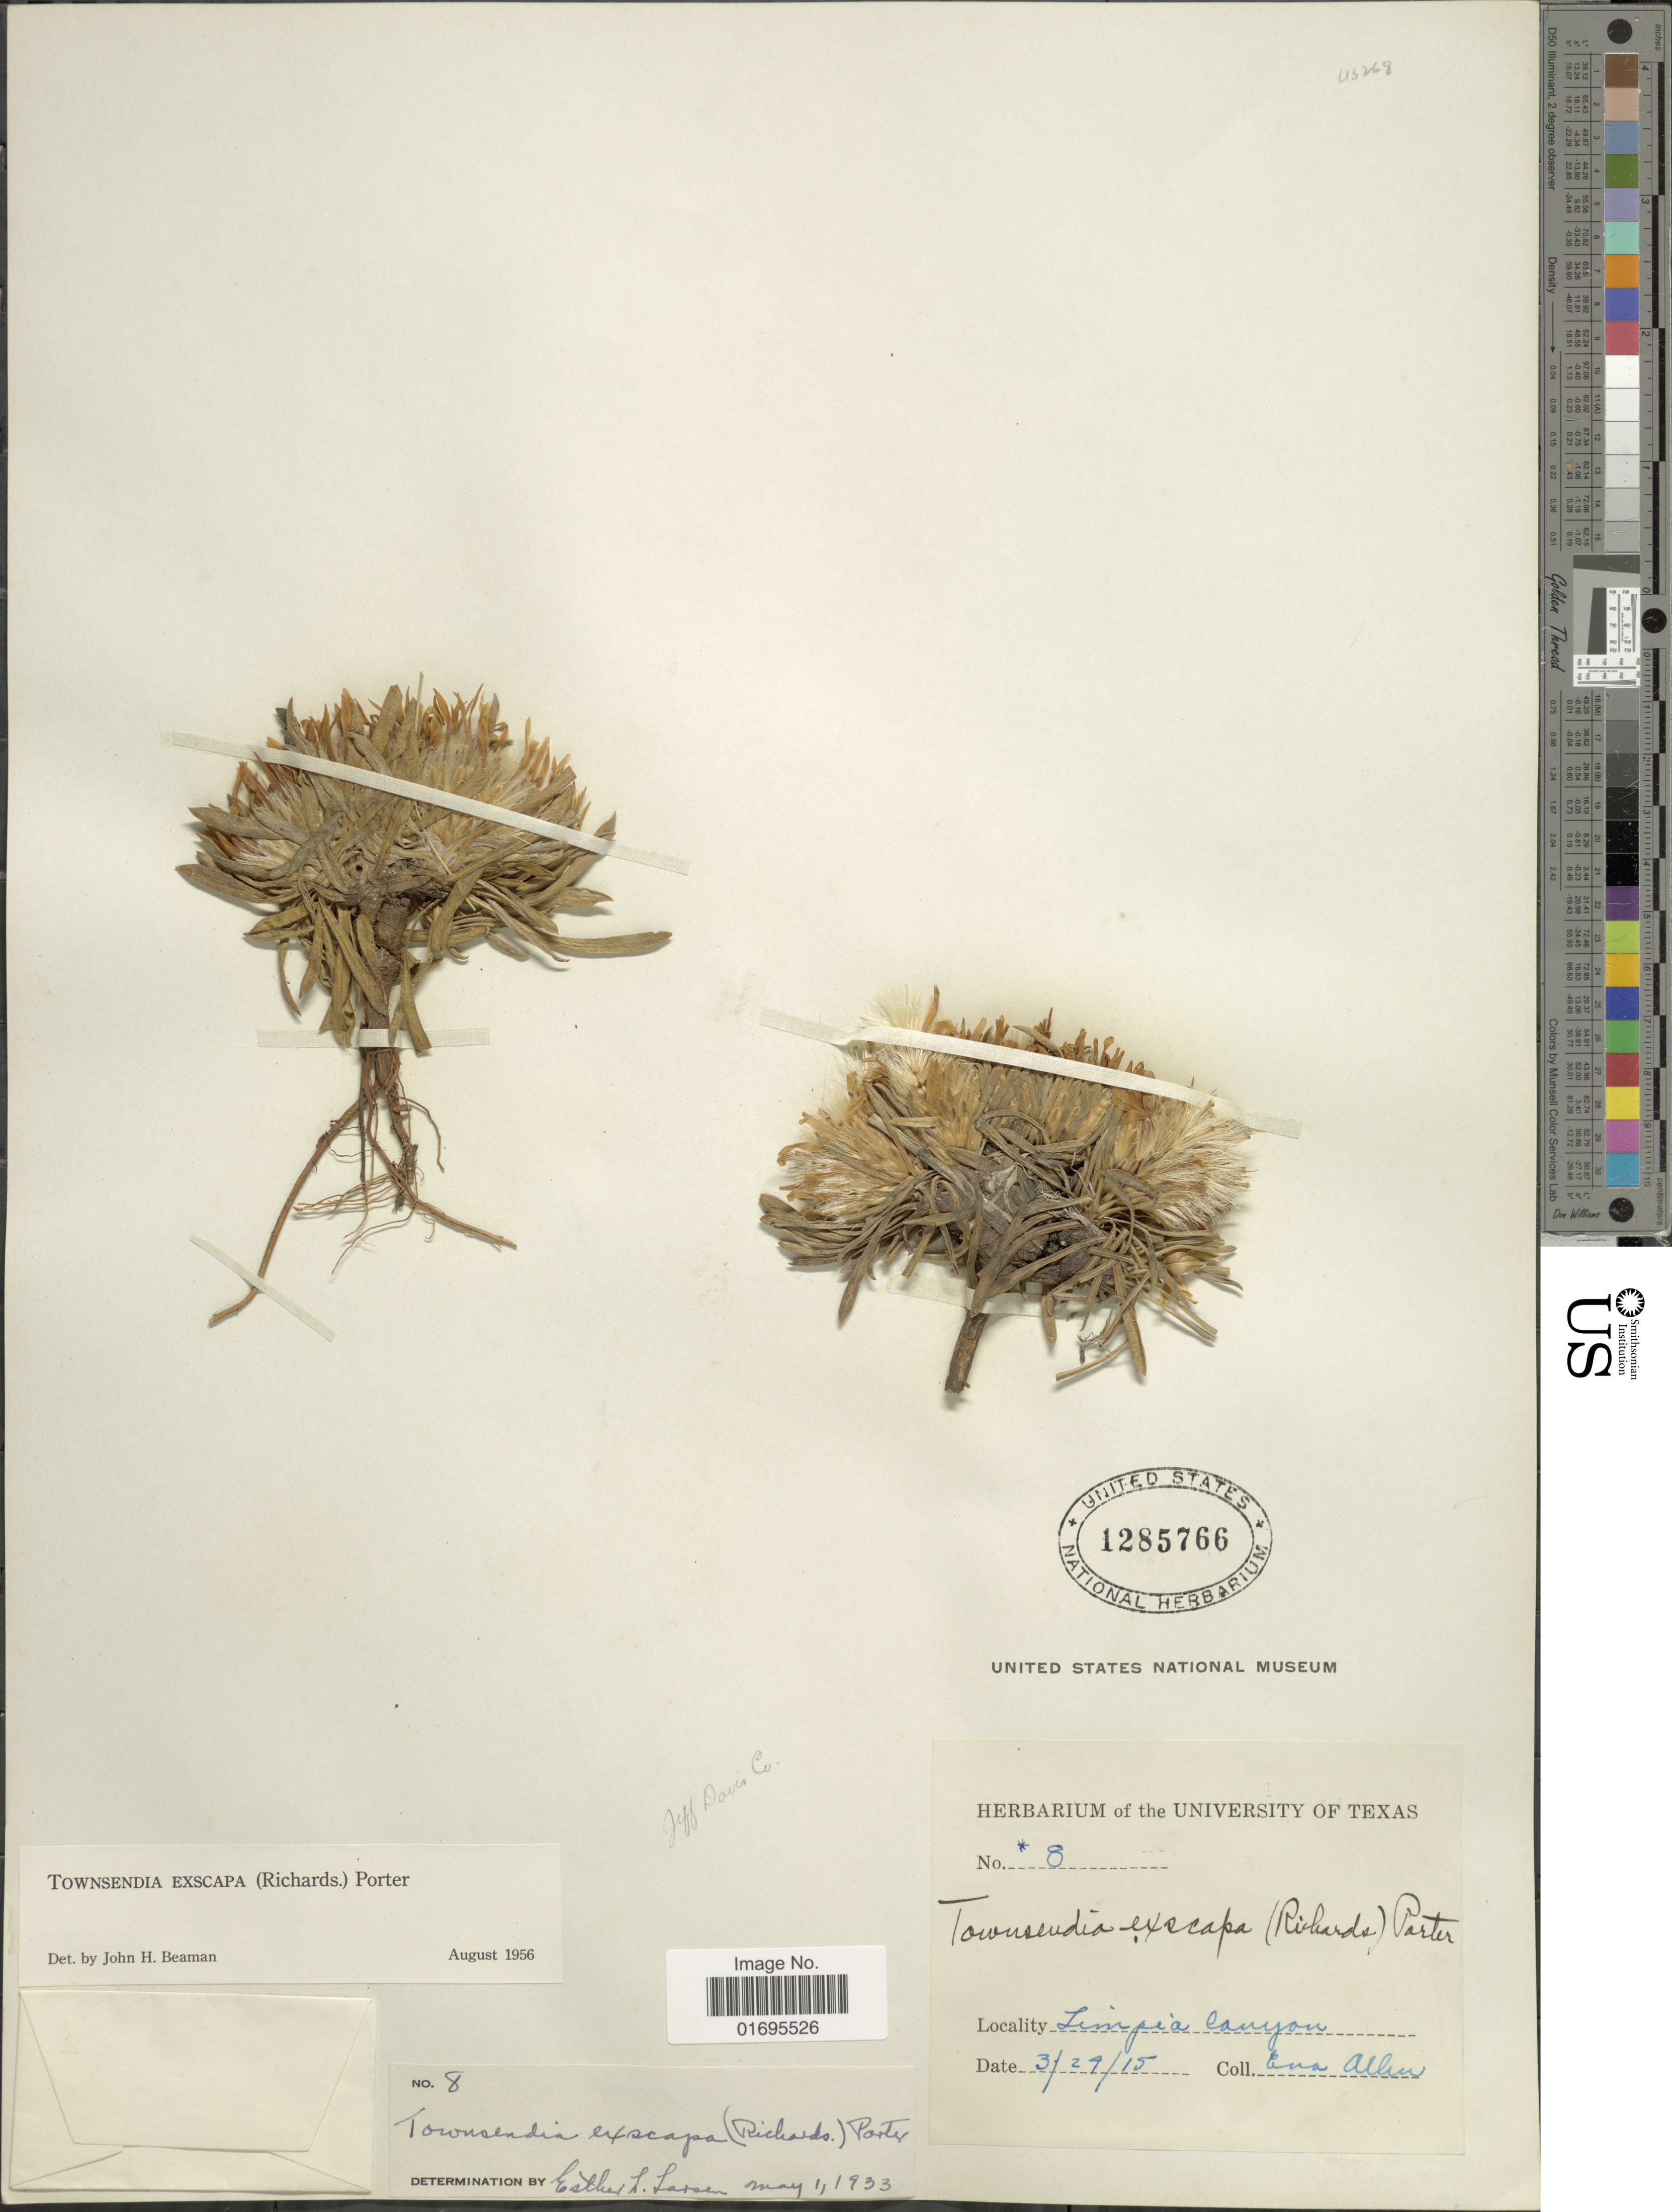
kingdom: Plantae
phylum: Tracheophyta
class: Magnoliopsida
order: Asterales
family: Asteraceae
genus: Townsendia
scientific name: Townsendia exscapa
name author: (Richardson) Porter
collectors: A. M. Allen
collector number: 8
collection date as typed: Transcribed d/m/y: 29/3/15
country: United States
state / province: Texas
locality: Limpia Canyon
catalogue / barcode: US 1285766